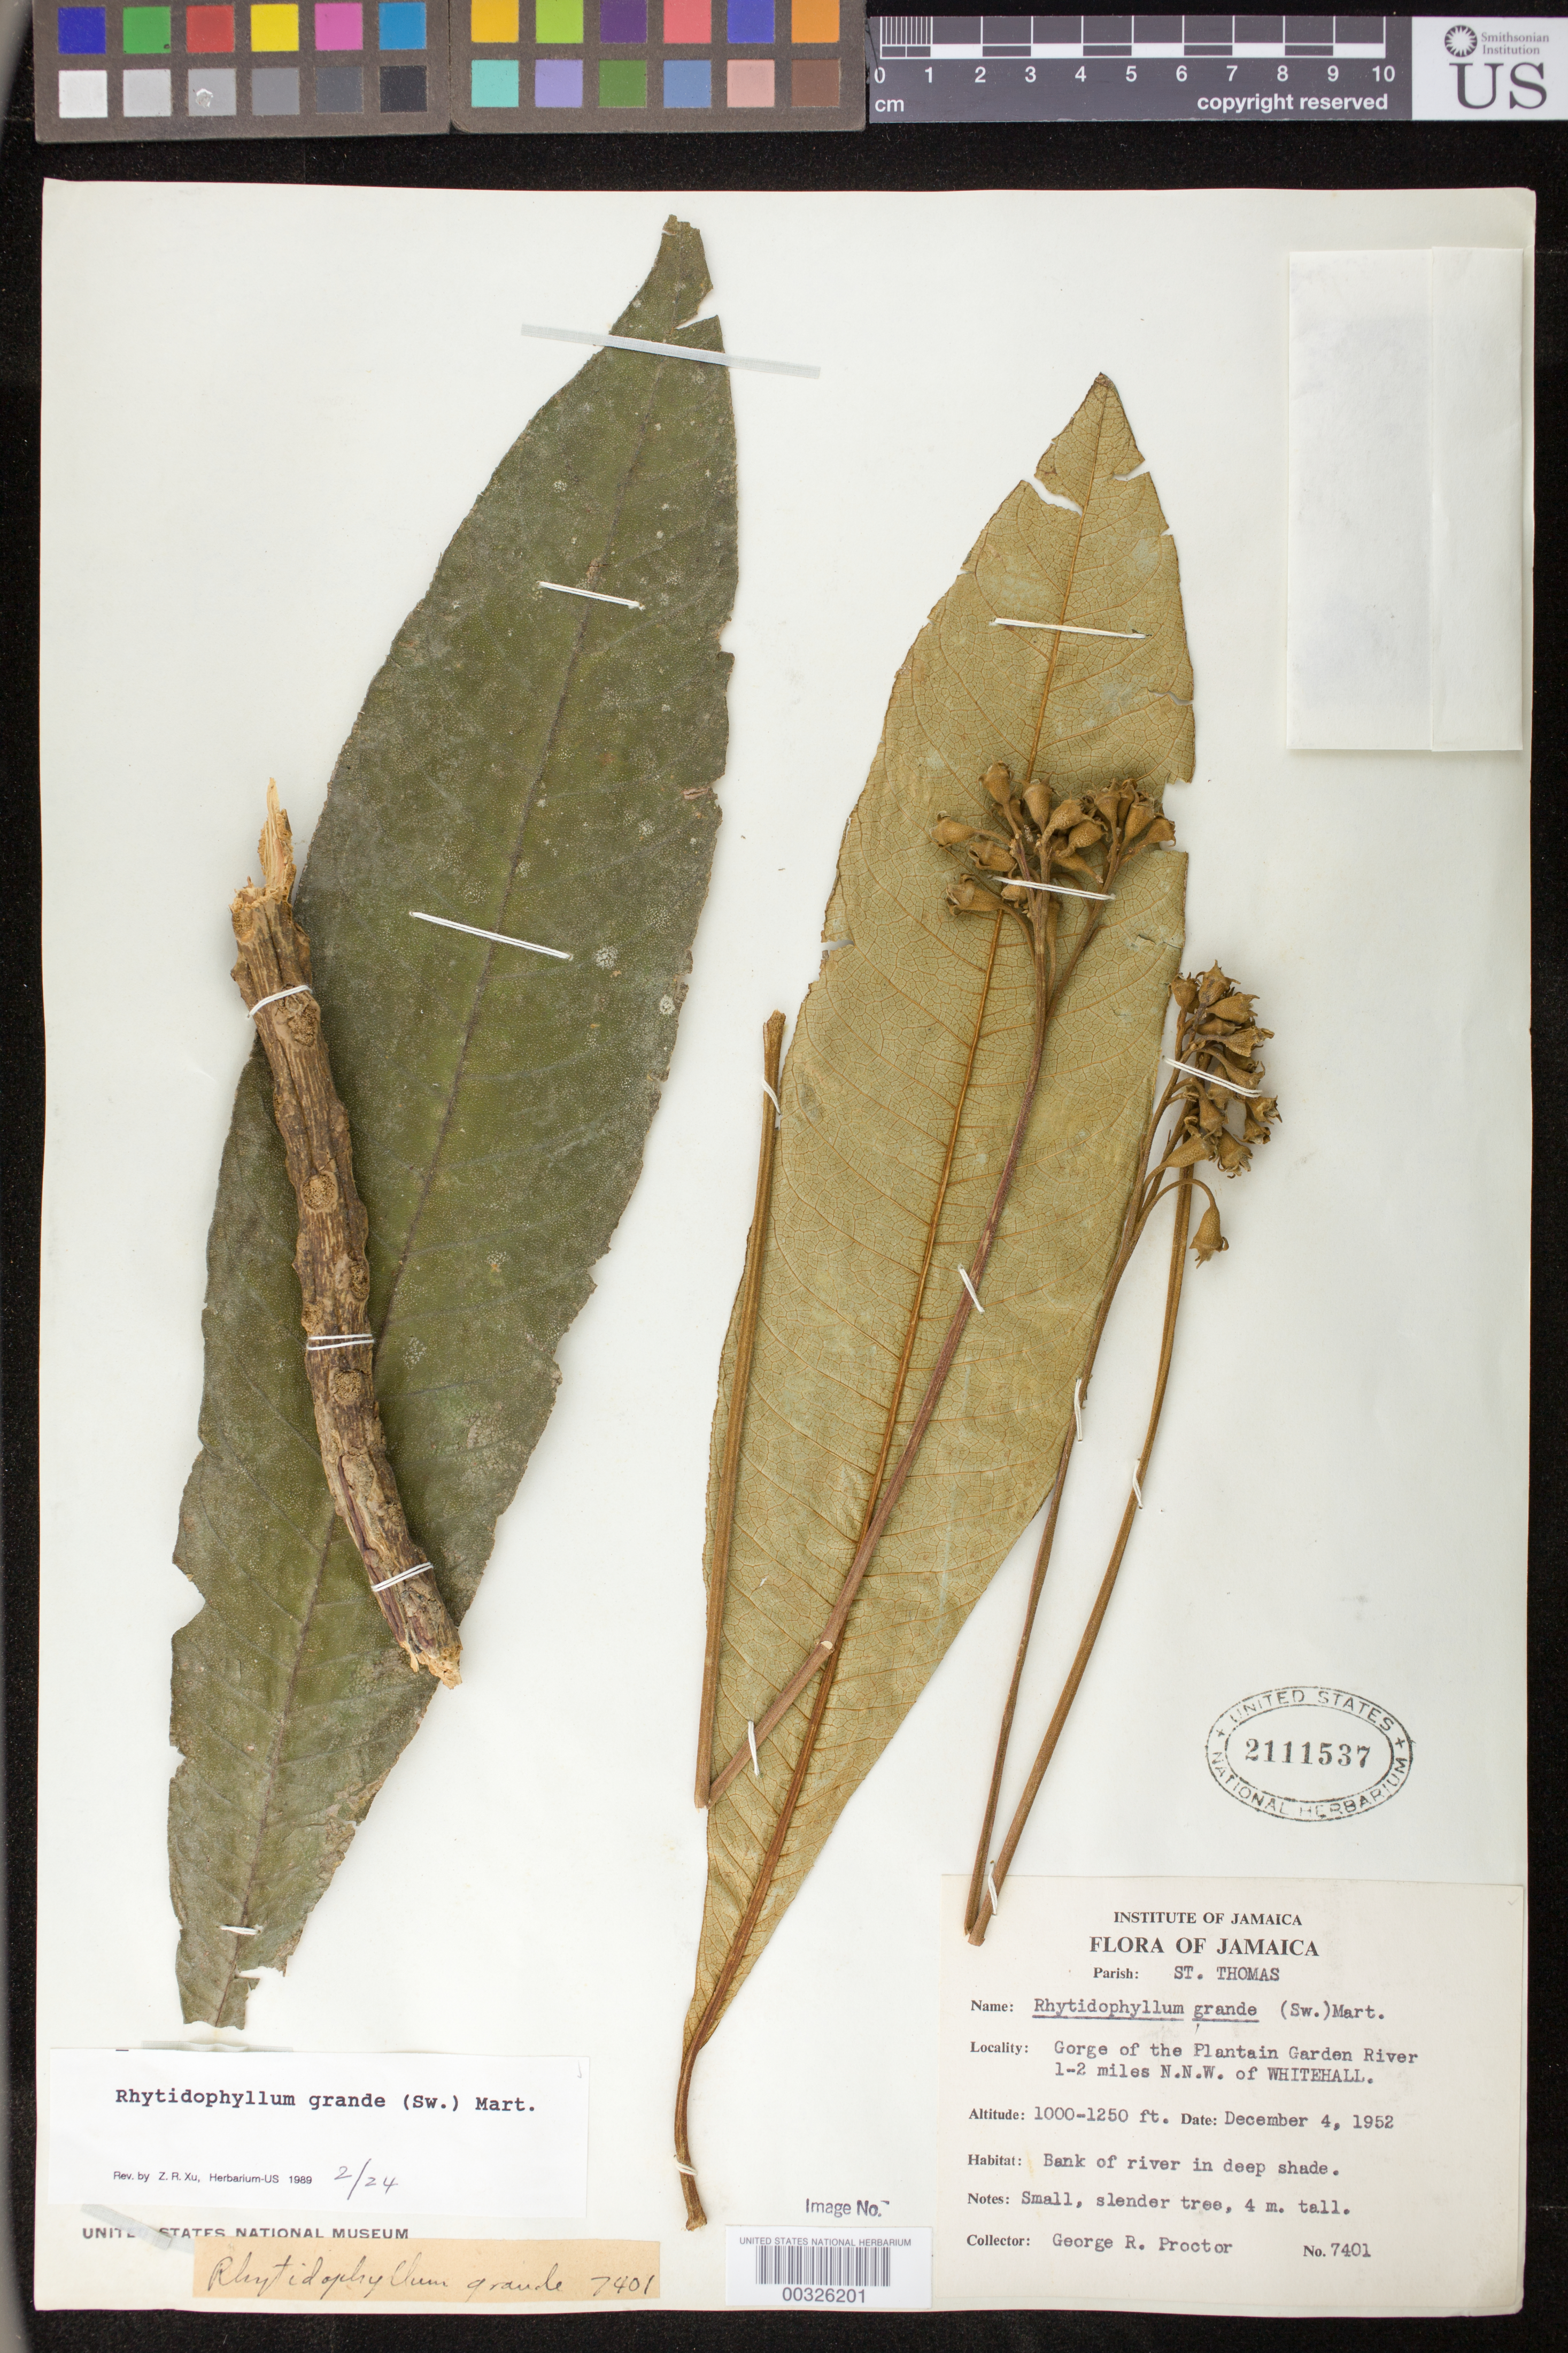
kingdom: Plantae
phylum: Tracheophyta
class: Magnoliopsida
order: Lamiales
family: Gesneriaceae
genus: Rhytidophyllum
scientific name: Rhytidophyllum grande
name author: (Sw.) Mart.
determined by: Skog, Laurence E.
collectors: G. R. Proctor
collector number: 7401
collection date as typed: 04 Dec 1952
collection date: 1952-12-04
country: Jamaica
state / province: Saint Thomas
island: Jamaica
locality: Gorge of the Plantain Garden River, 1-2 miles NNW of Whitehall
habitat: Bank of river in deep shade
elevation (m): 305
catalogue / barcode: US 2111537